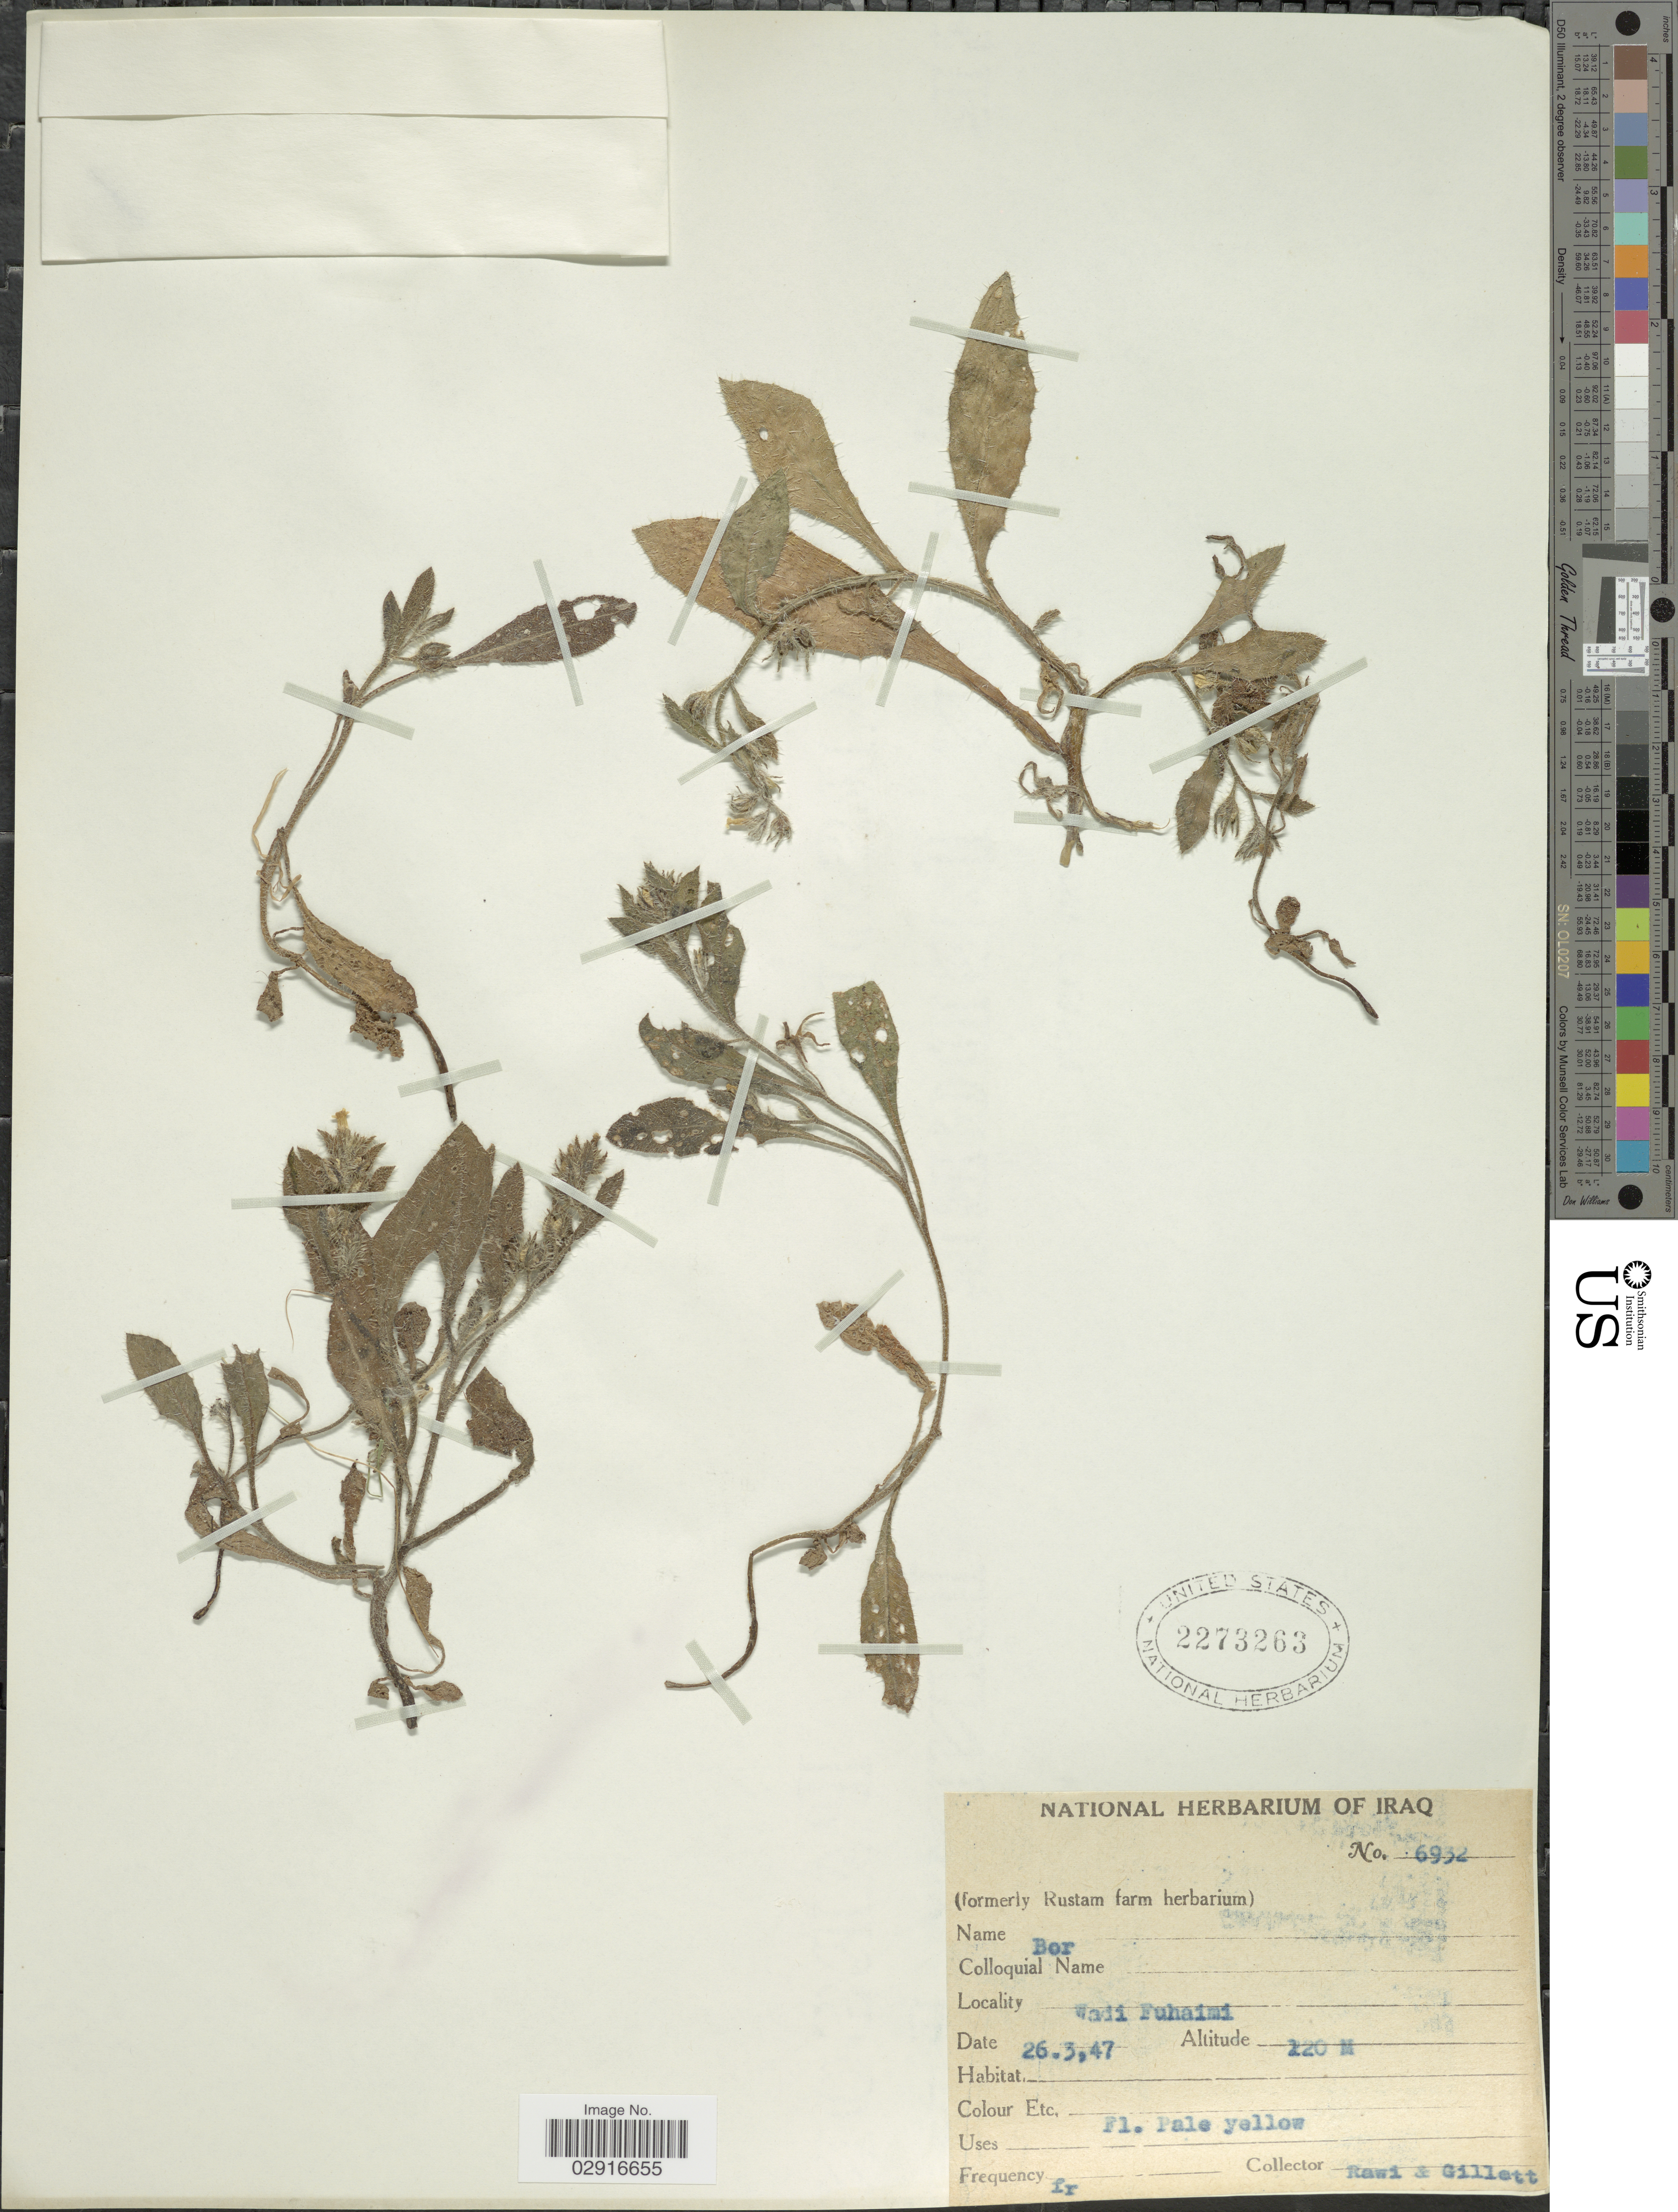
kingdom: Plantae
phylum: Tracheophyta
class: Magnoliopsida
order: Boraginales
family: Boraginaceae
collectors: -. Rawi & Gillett, --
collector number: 6932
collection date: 1947-03-26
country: Iraq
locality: Wadi Fuhaimi.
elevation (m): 120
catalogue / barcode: US 2273263